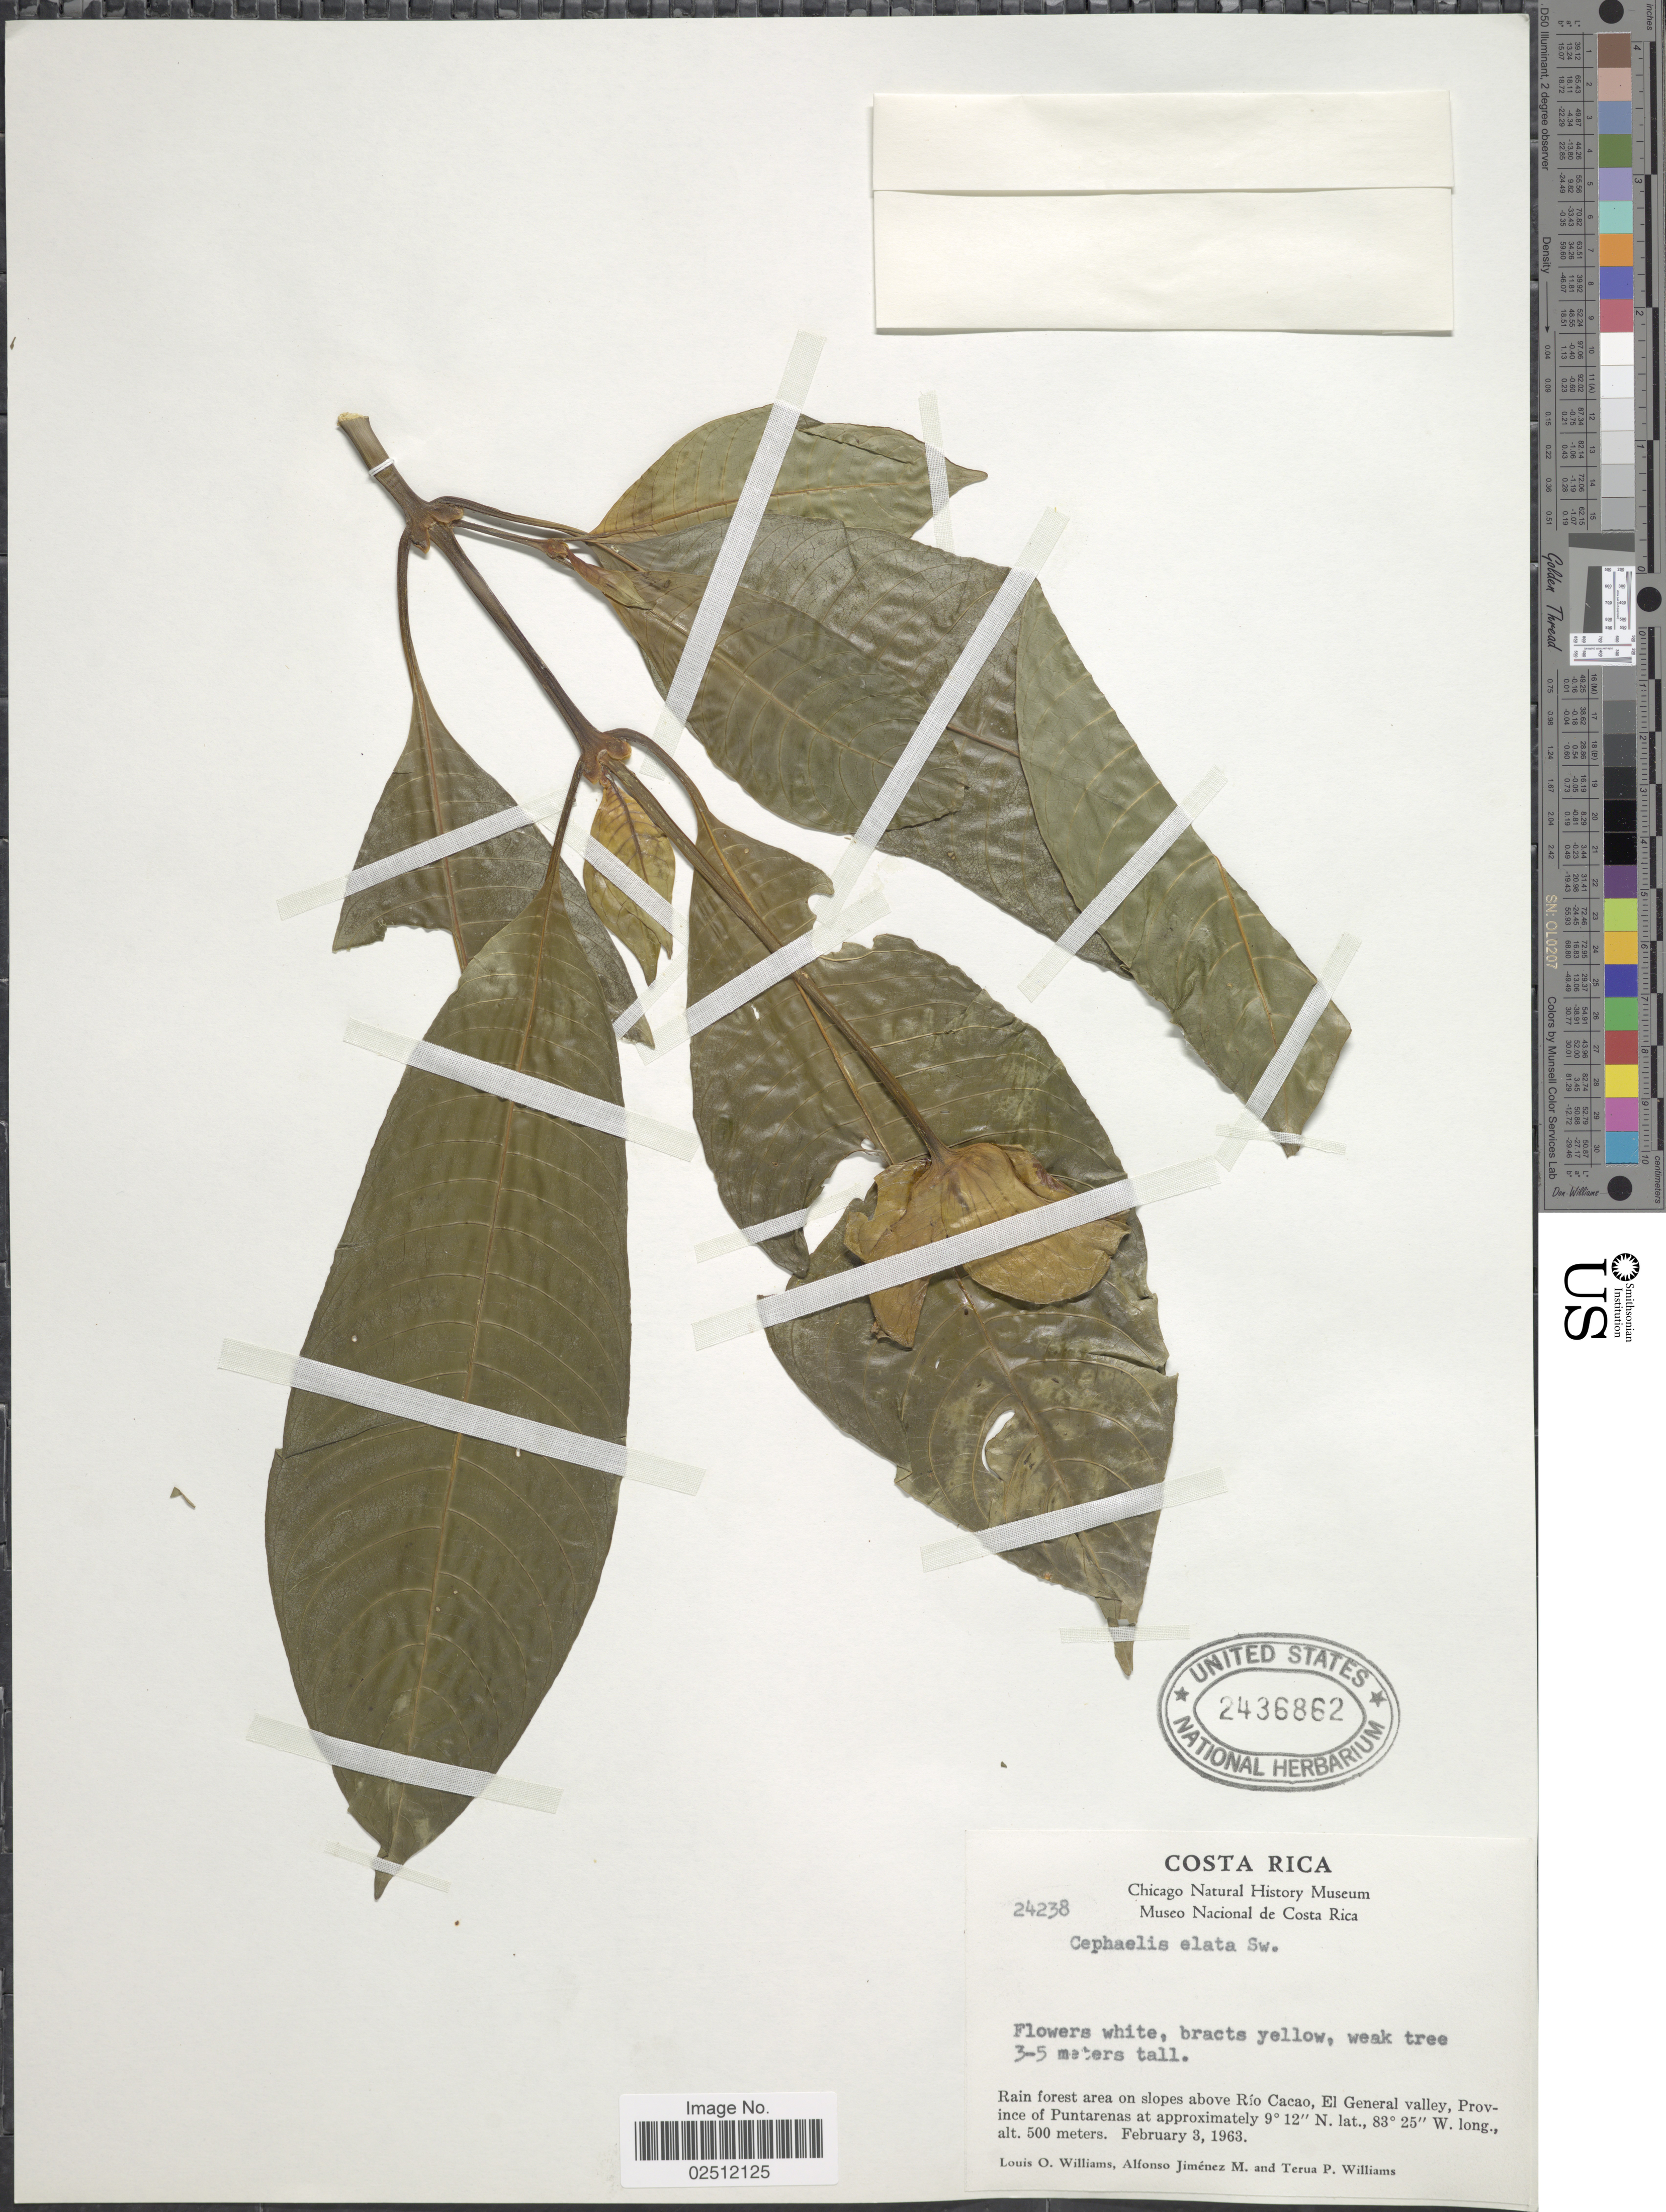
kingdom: Plantae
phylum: Tracheophyta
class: Magnoliopsida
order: Gentianales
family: Rubiaceae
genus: Psychotria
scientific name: Psychotria elata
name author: (Sw.) Hammel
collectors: L. O. Williams, A. Jimenez M. & T. P. Williams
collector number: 24238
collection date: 1963-02-03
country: Costa Rica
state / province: Puntarenas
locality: Rain forest area on slopes above Río Cacao, El General valley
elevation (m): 500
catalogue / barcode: US 2436862